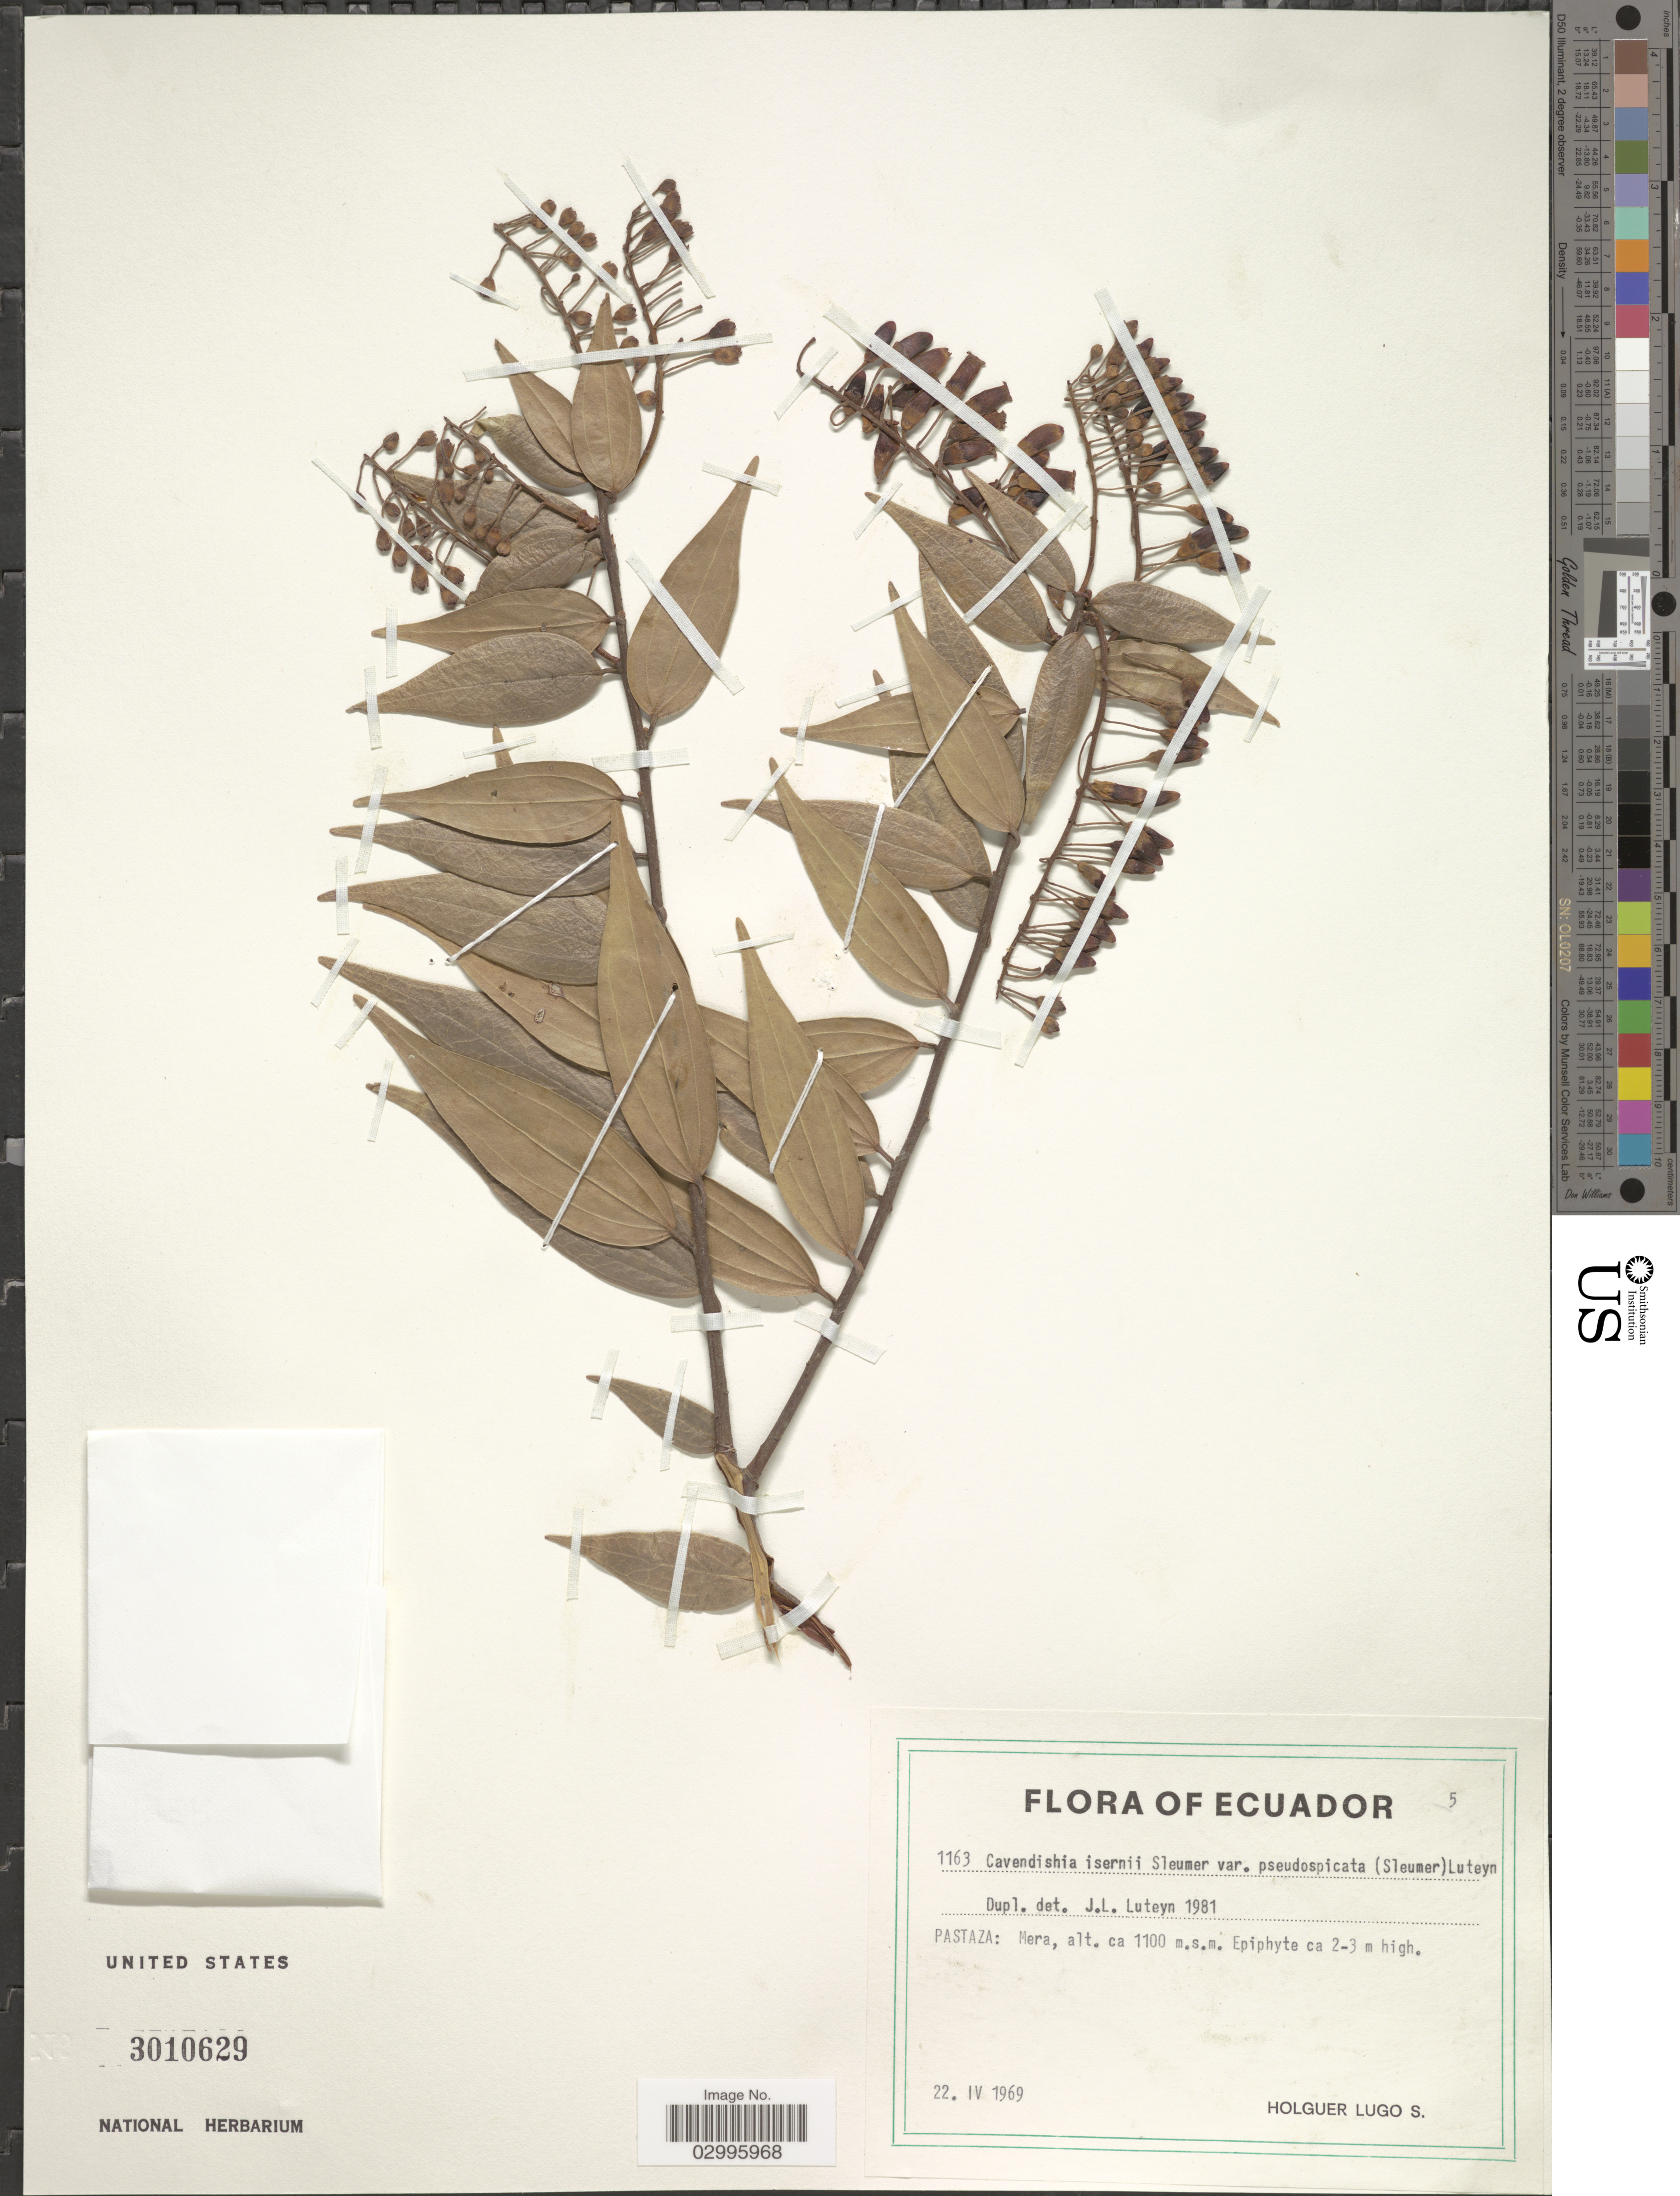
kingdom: Plantae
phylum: Tracheophyta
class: Magnoliopsida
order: Ericales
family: Ericaceae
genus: Cavendishia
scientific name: Cavendishia isernii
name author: Sleumer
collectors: H. Lugo S.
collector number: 1163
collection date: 1969-04-22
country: Ecuador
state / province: Pastaza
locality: Mera.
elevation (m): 1100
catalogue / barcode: US 3010629